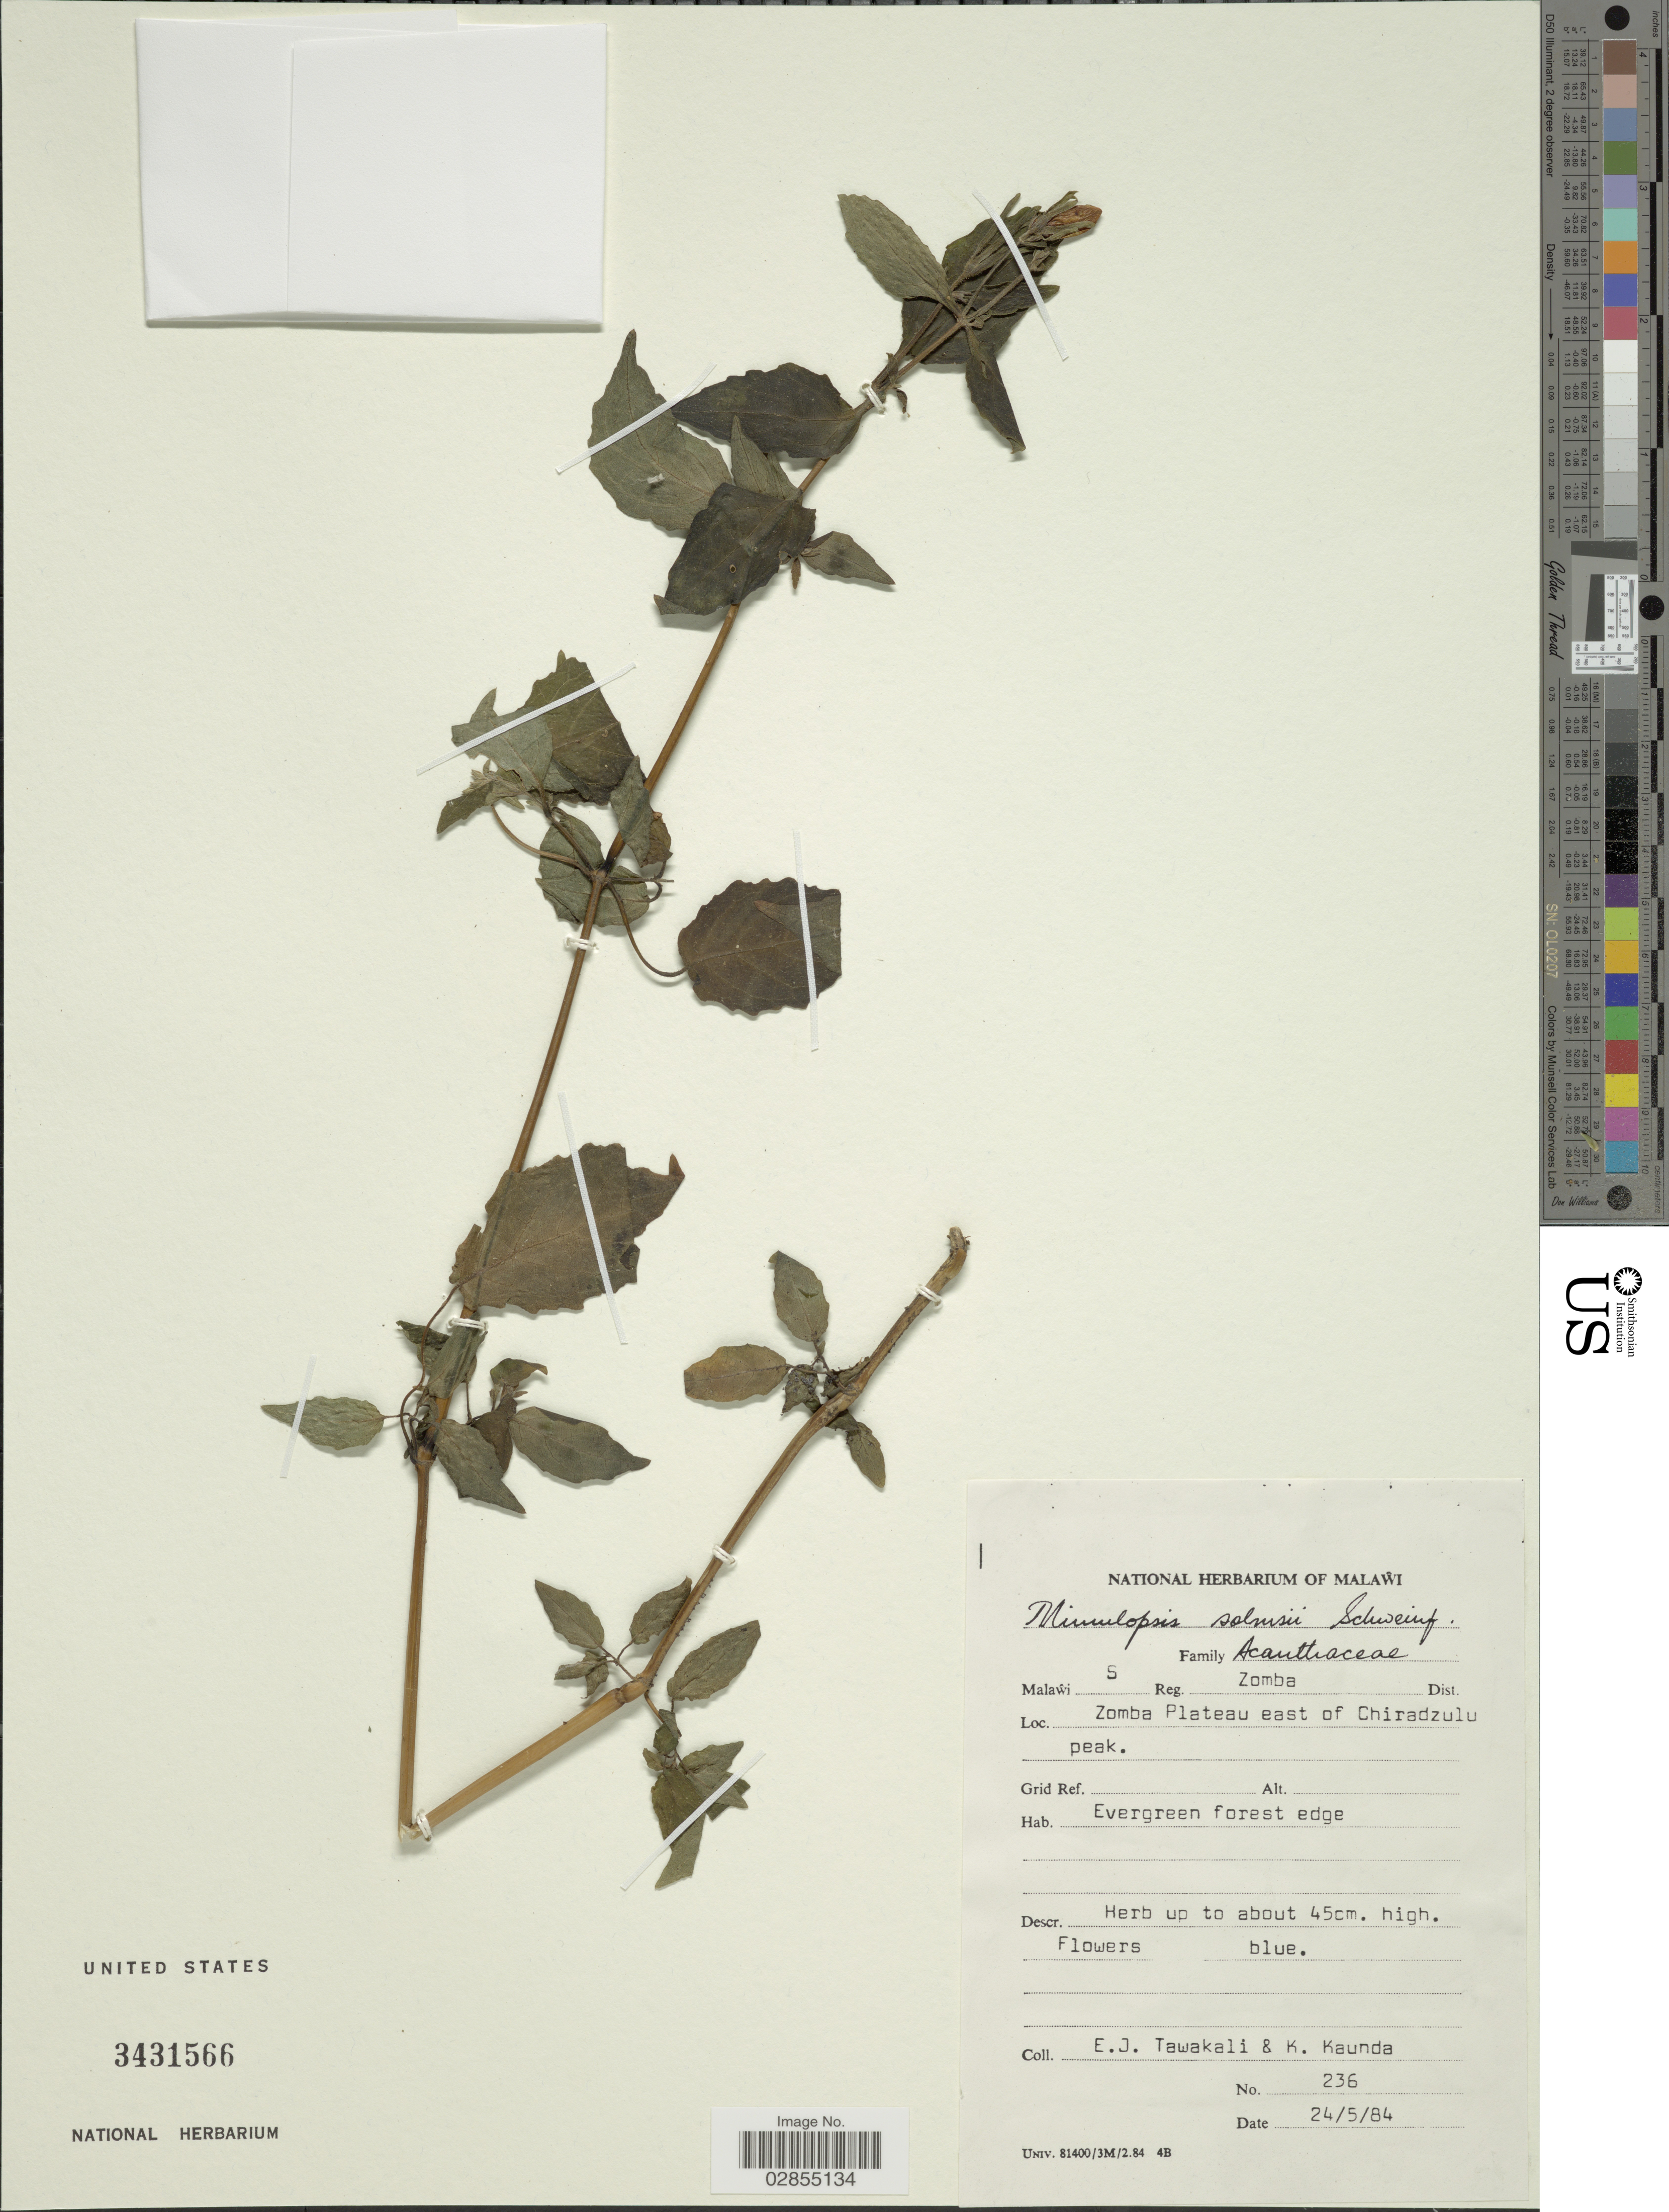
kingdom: Plantae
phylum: Tracheophyta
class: Magnoliopsida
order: Lamiales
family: Acanthaceae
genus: Mimulopsis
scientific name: Mimulopsis solmsii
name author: Schweinf.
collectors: E. Tawakali & K. Kaunda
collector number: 236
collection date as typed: Transcribed d/m/y: 24/5/84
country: Malawi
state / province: Southern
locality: S Reg. Zomba Dist. Zomba Plateau east of Chiradzulu peak.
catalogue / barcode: US 3431566